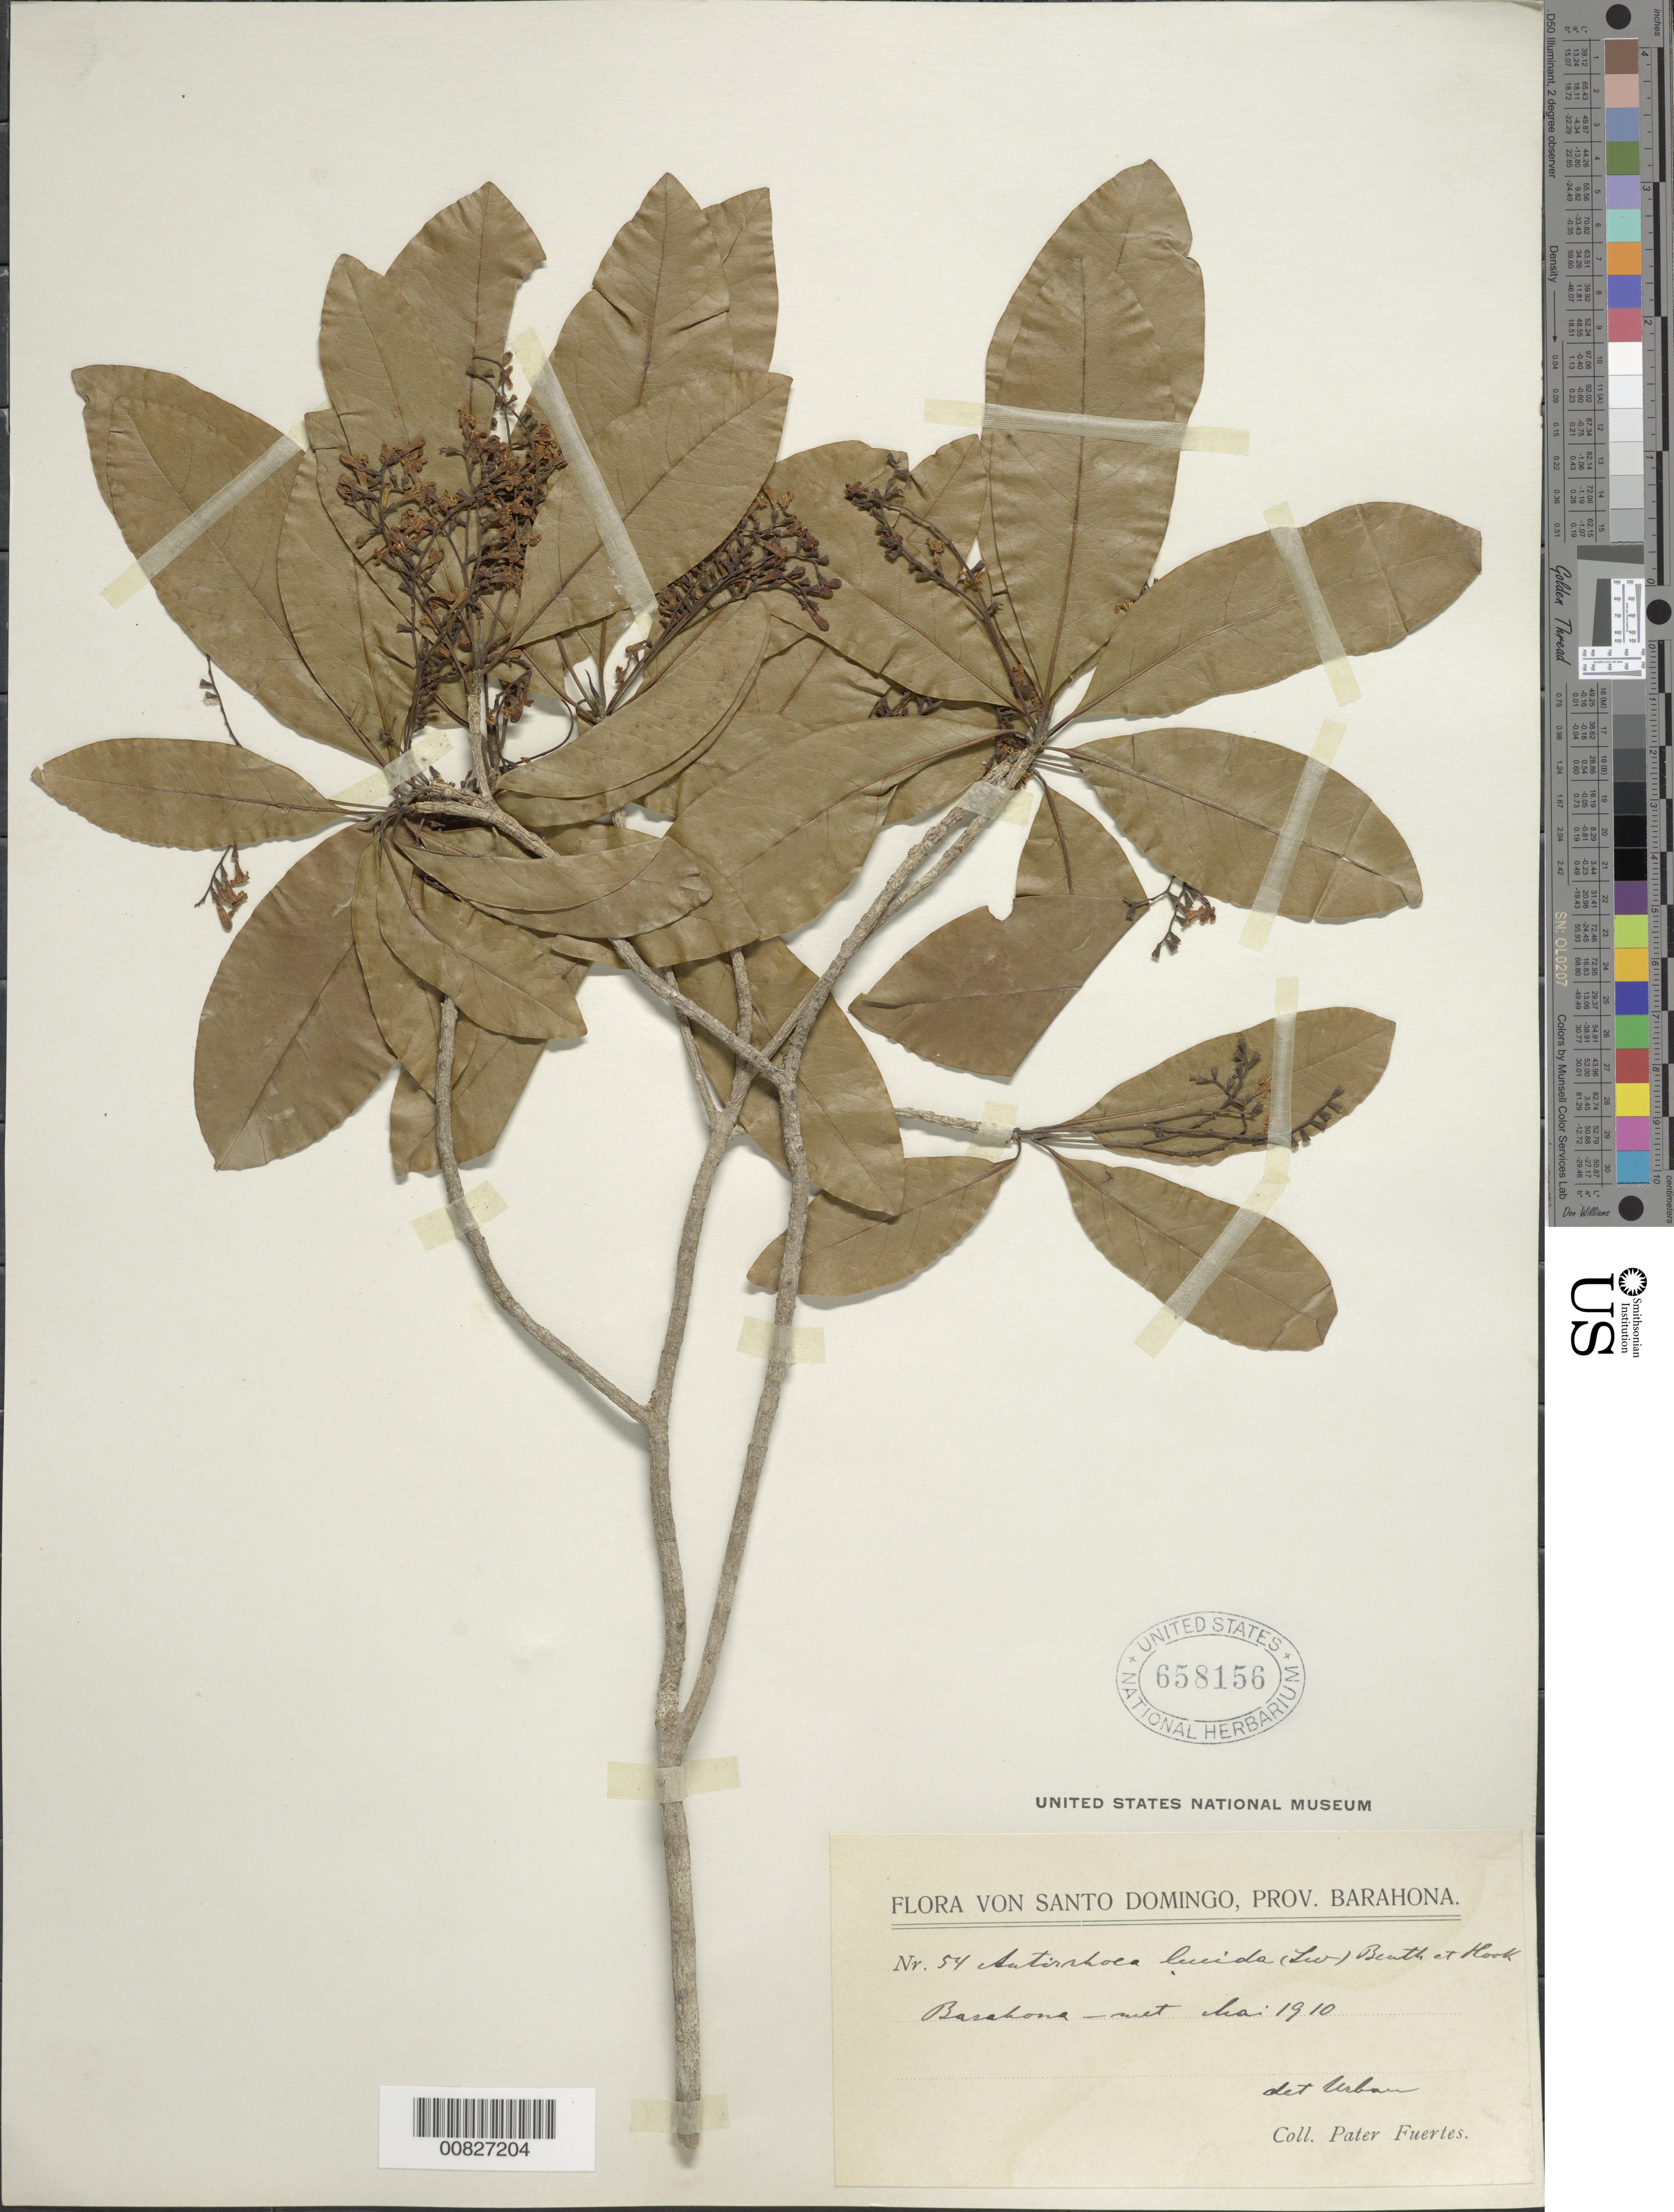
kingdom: Plantae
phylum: Tracheophyta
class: Magnoliopsida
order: Gentianales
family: Rubiaceae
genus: Stenostomum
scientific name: Stenostomum lucidum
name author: (Sw.) C.F. Gaertn.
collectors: M. D. Fuertes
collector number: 54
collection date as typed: May 1910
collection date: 1910-05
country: Dominican Republic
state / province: Barahona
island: Hispaniola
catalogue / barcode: US 658156